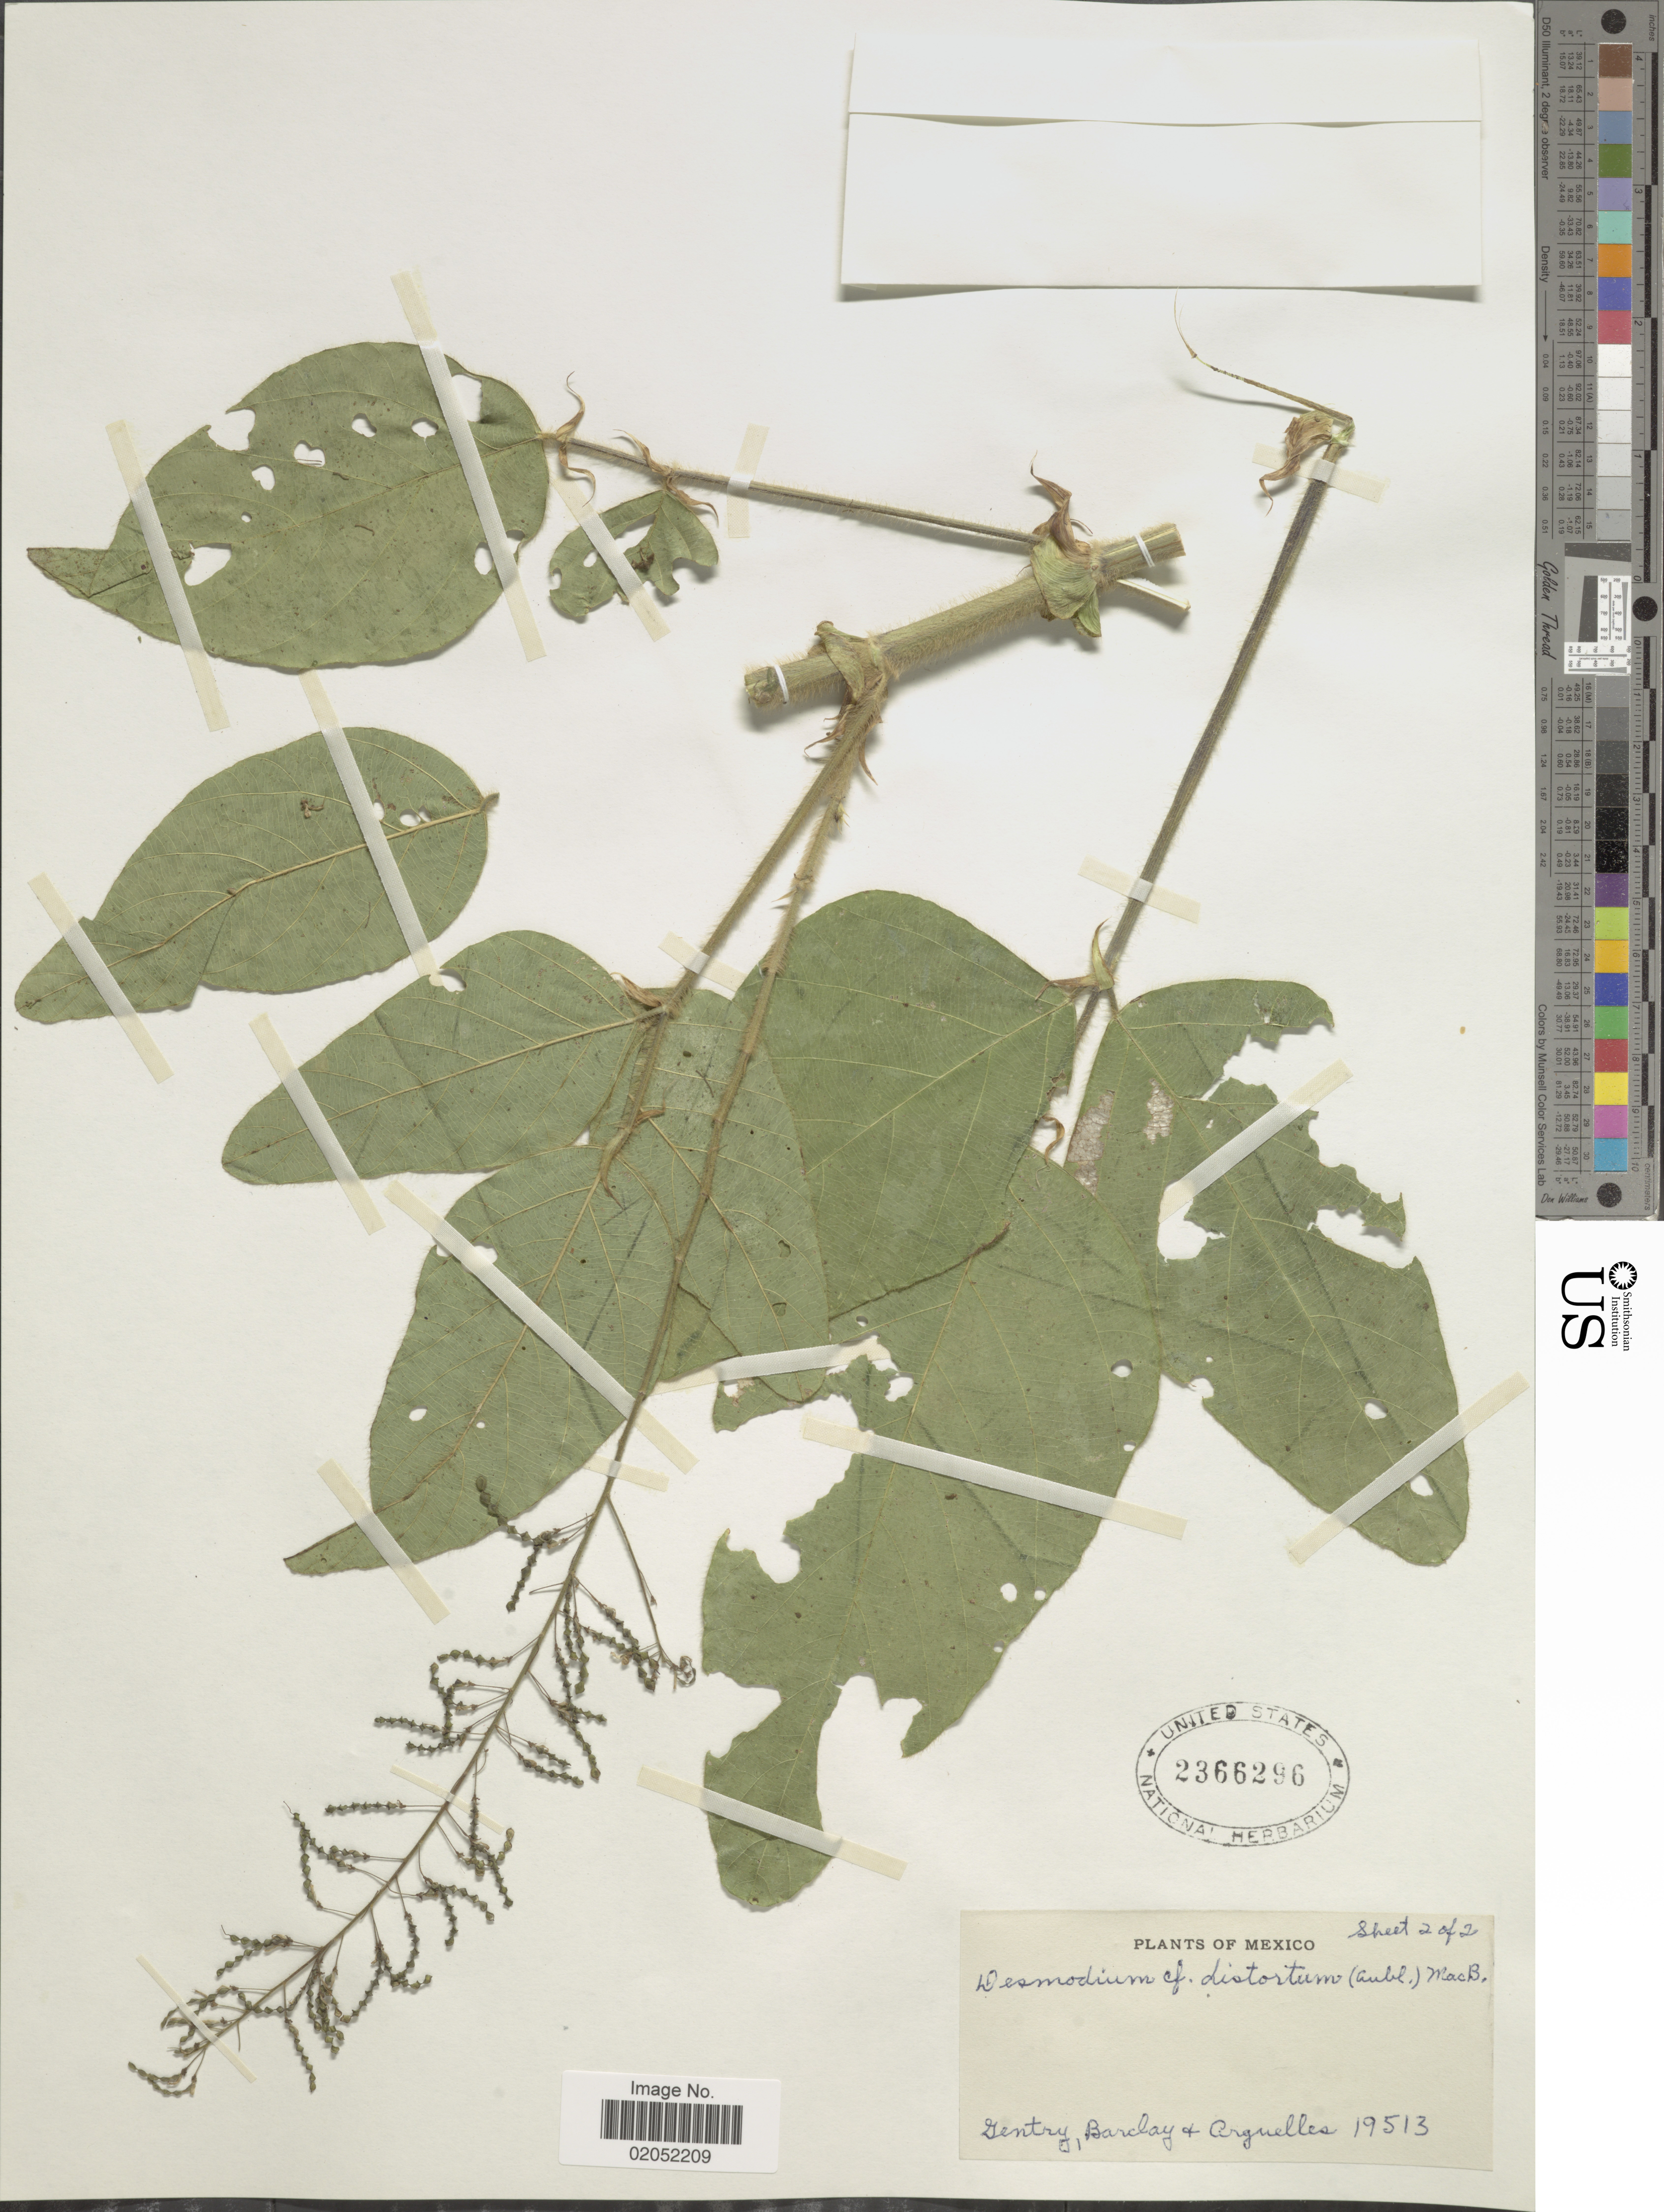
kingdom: Plantae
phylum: Tracheophyta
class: Magnoliopsida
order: Fabales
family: Fabaceae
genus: Desmodium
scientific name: Desmodium distortum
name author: (Aubl.) J.F. Macbr.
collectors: Gentry, --, -- Barclay & Arguelles, --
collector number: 19513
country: Mexico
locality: Mexico.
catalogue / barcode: US 2366296